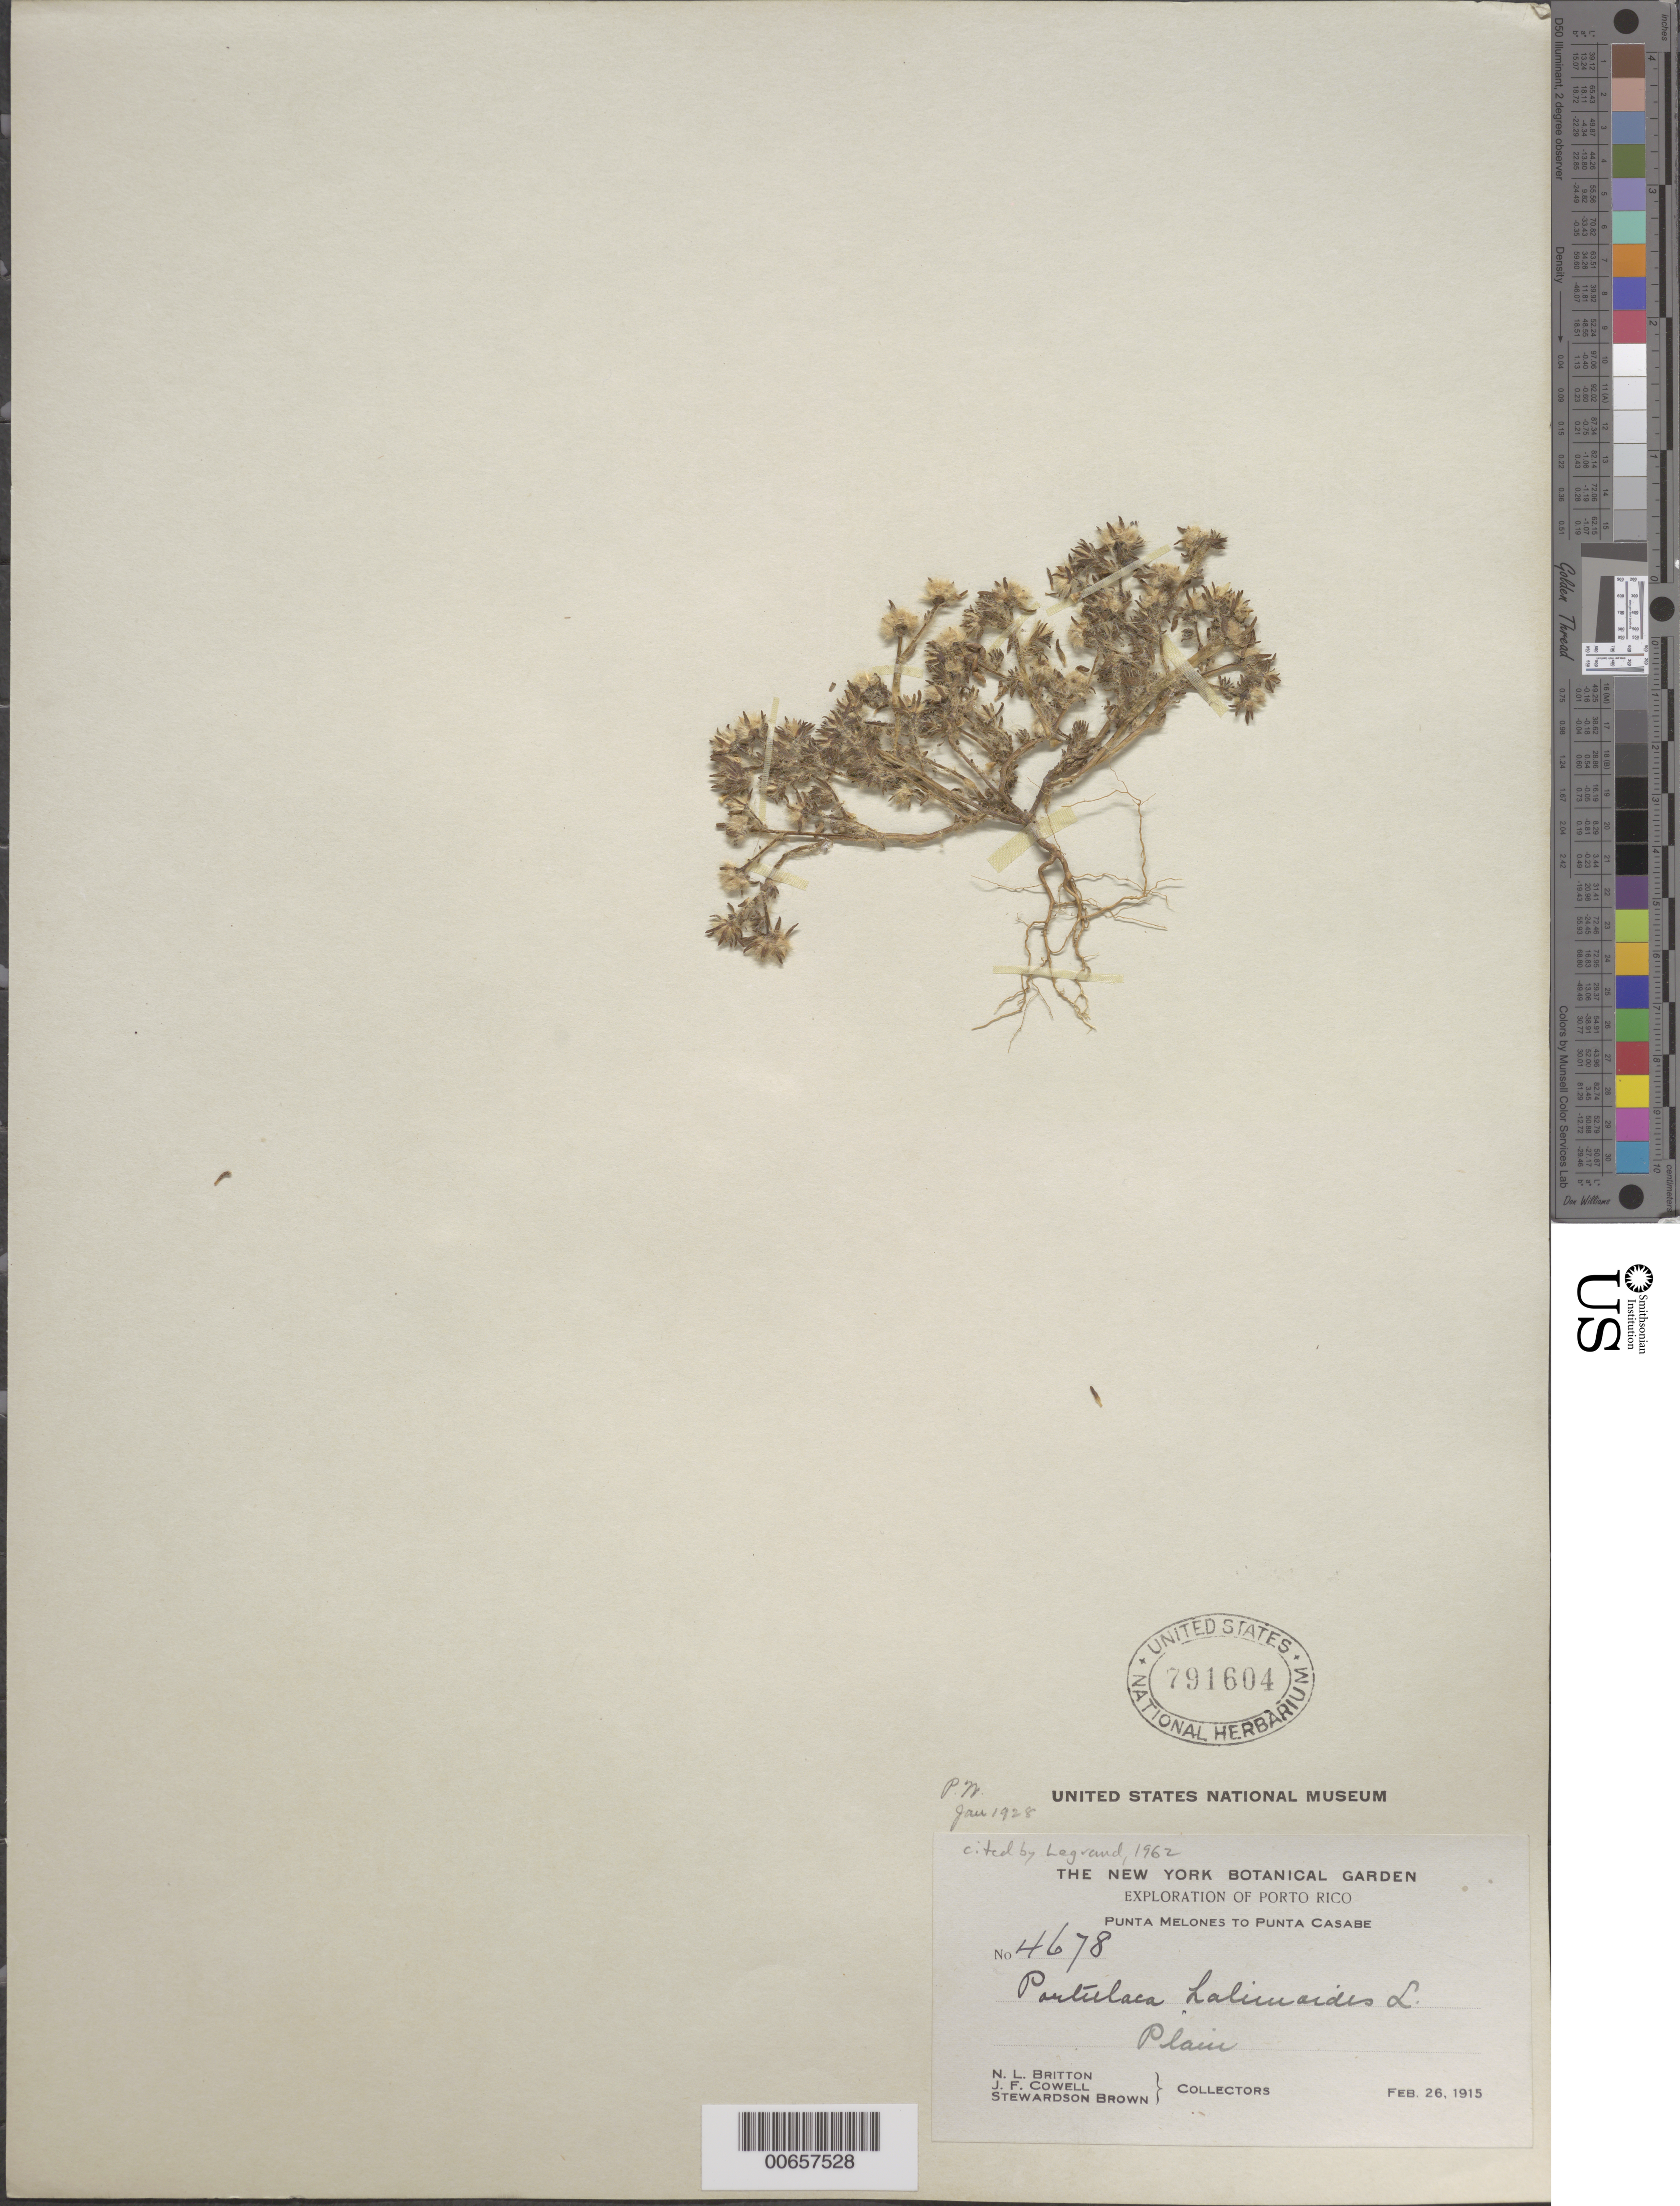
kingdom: Plantae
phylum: Tracheophyta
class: Magnoliopsida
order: Caryophyllales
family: Portulacaceae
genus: Portulaca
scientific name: Portulaca halimoides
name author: L.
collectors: N. Britton, J. F. Cowell & S. Brown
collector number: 4678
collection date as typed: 26 Feb 1915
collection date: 1915-02-26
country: Puerto Rico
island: Greater Antilles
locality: Punta Melones to Punta Casabe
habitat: Plain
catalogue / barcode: US 791604